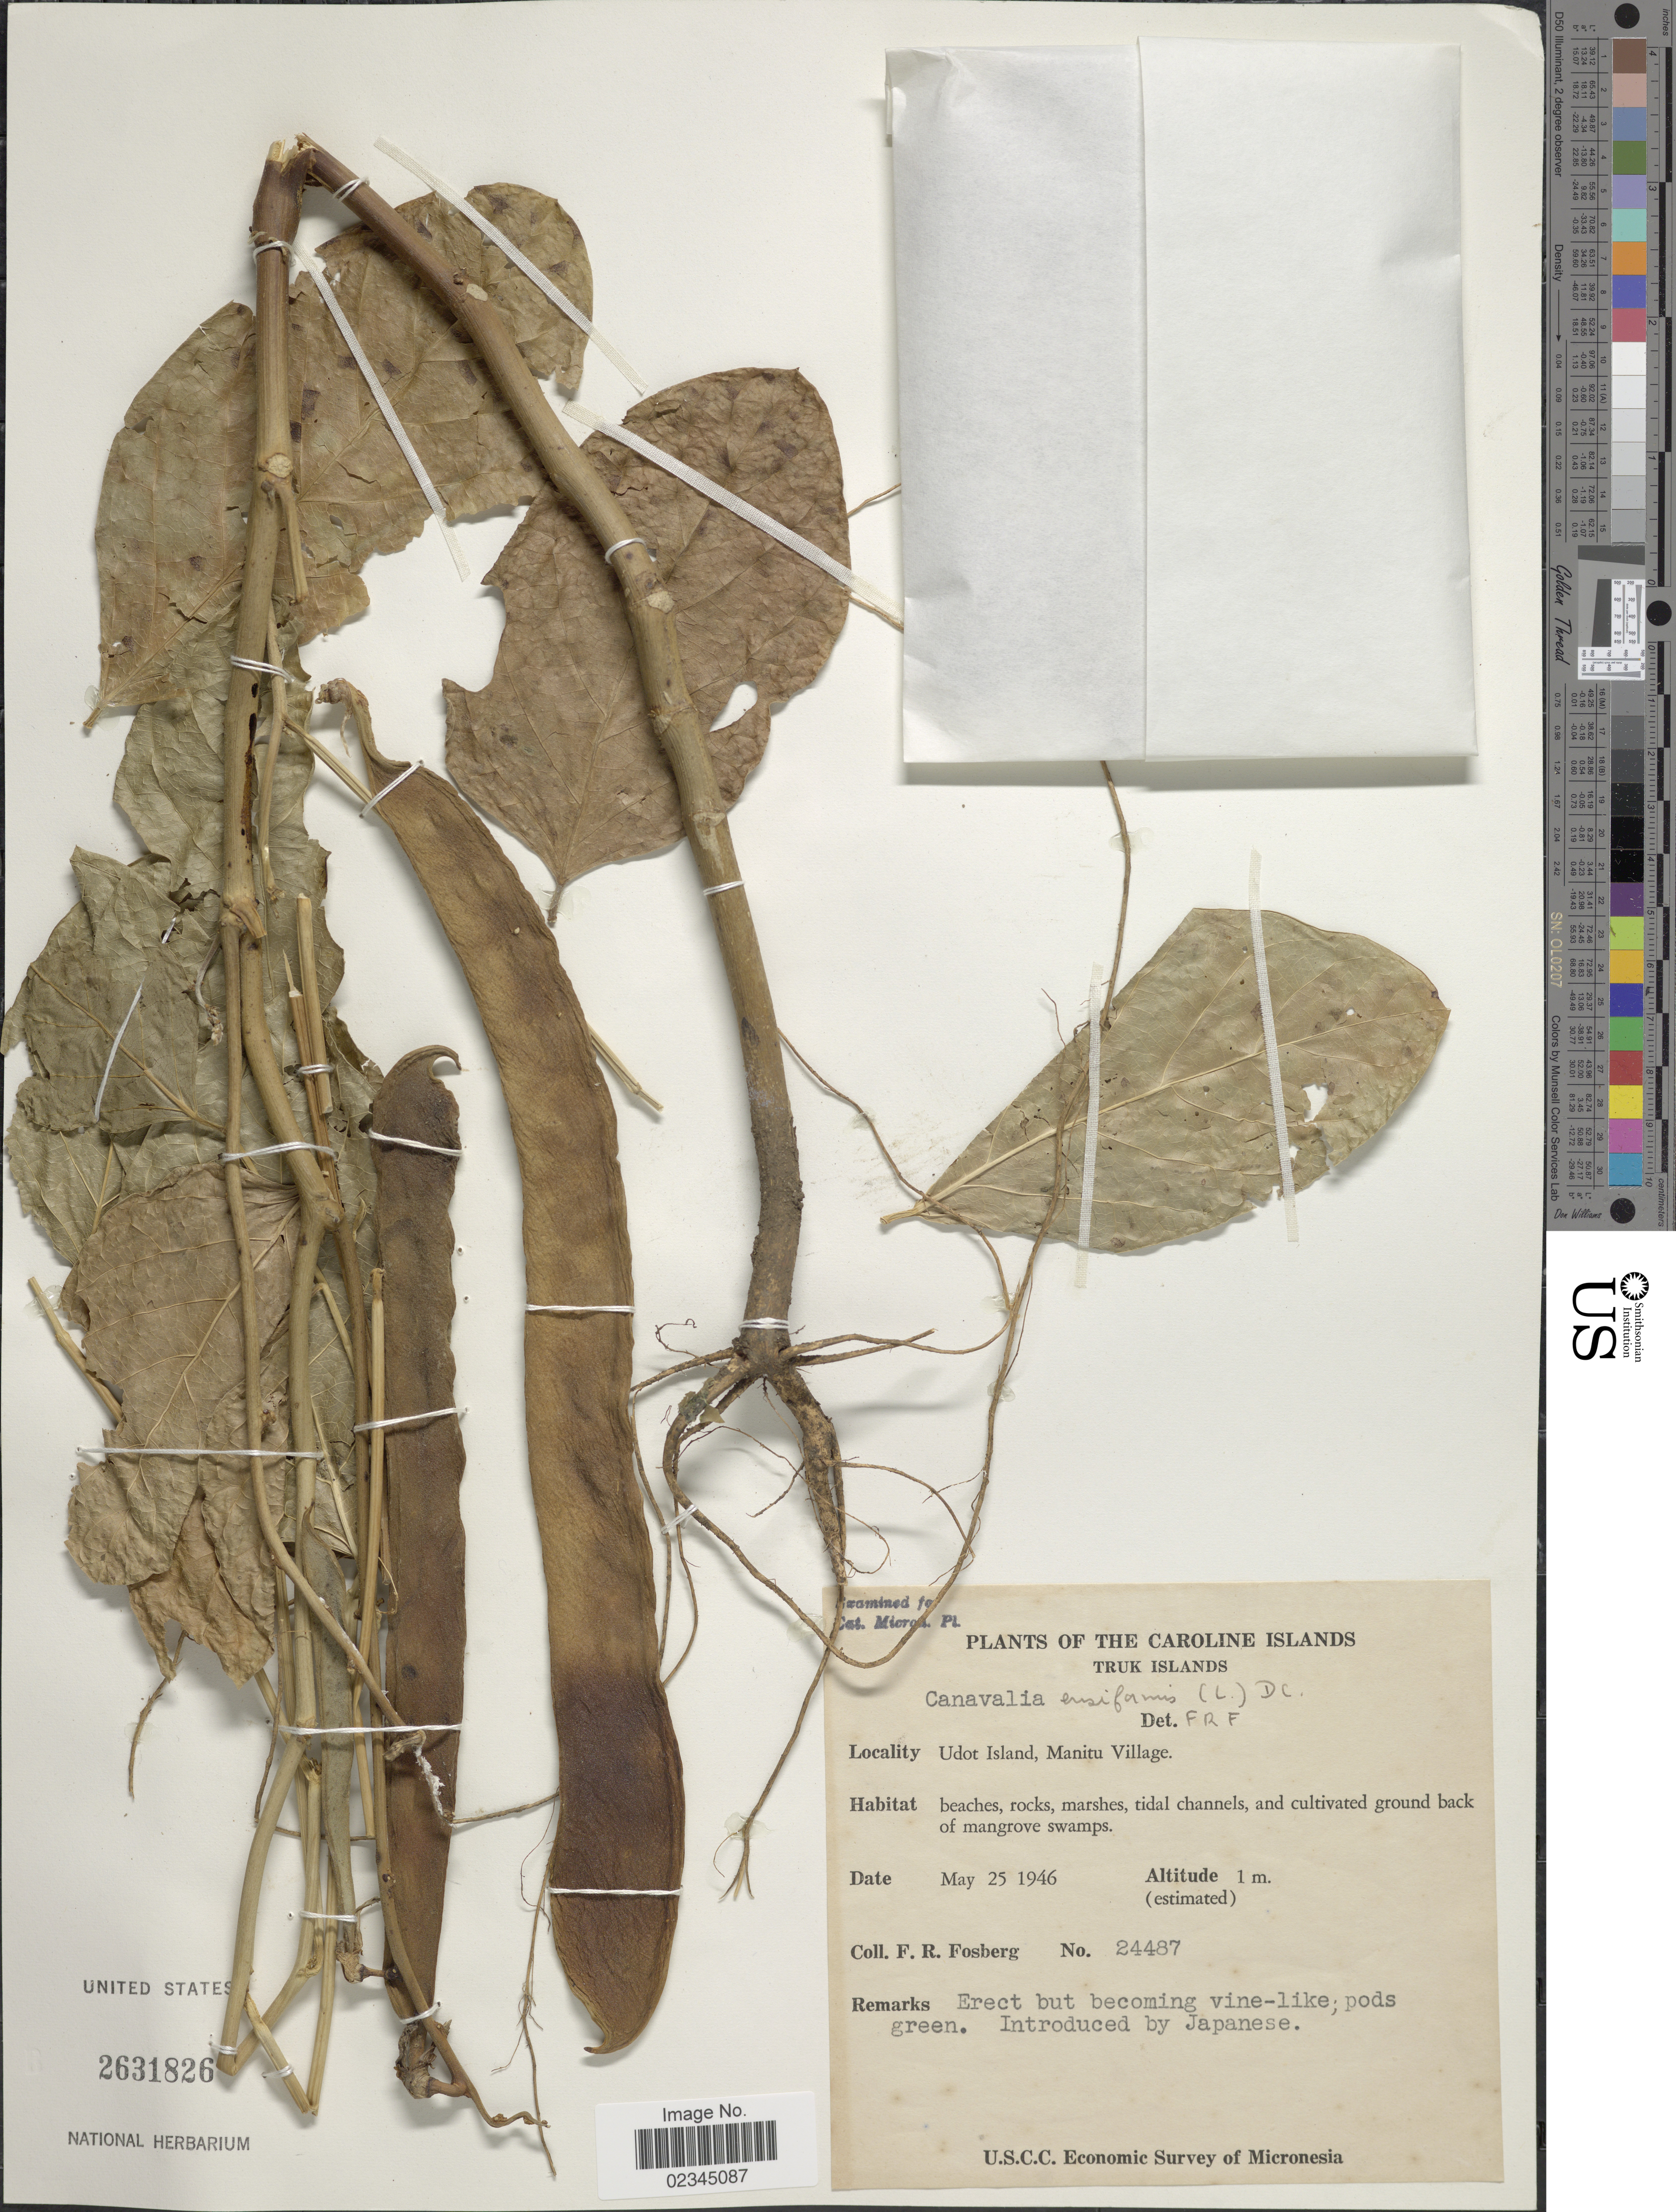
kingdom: Plantae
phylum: Tracheophyta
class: Magnoliopsida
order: Fabales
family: Fabaceae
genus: Canavalia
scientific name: Canavalia ensiformis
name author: (L.) DC.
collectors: F. R. Fosberg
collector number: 24487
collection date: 1946-05-25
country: Micronesia, Federated States of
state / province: Truk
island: Udot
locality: The Caroline Islands. Truk Islands.Udot Island, Manitu Village.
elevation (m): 1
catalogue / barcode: US 2631826